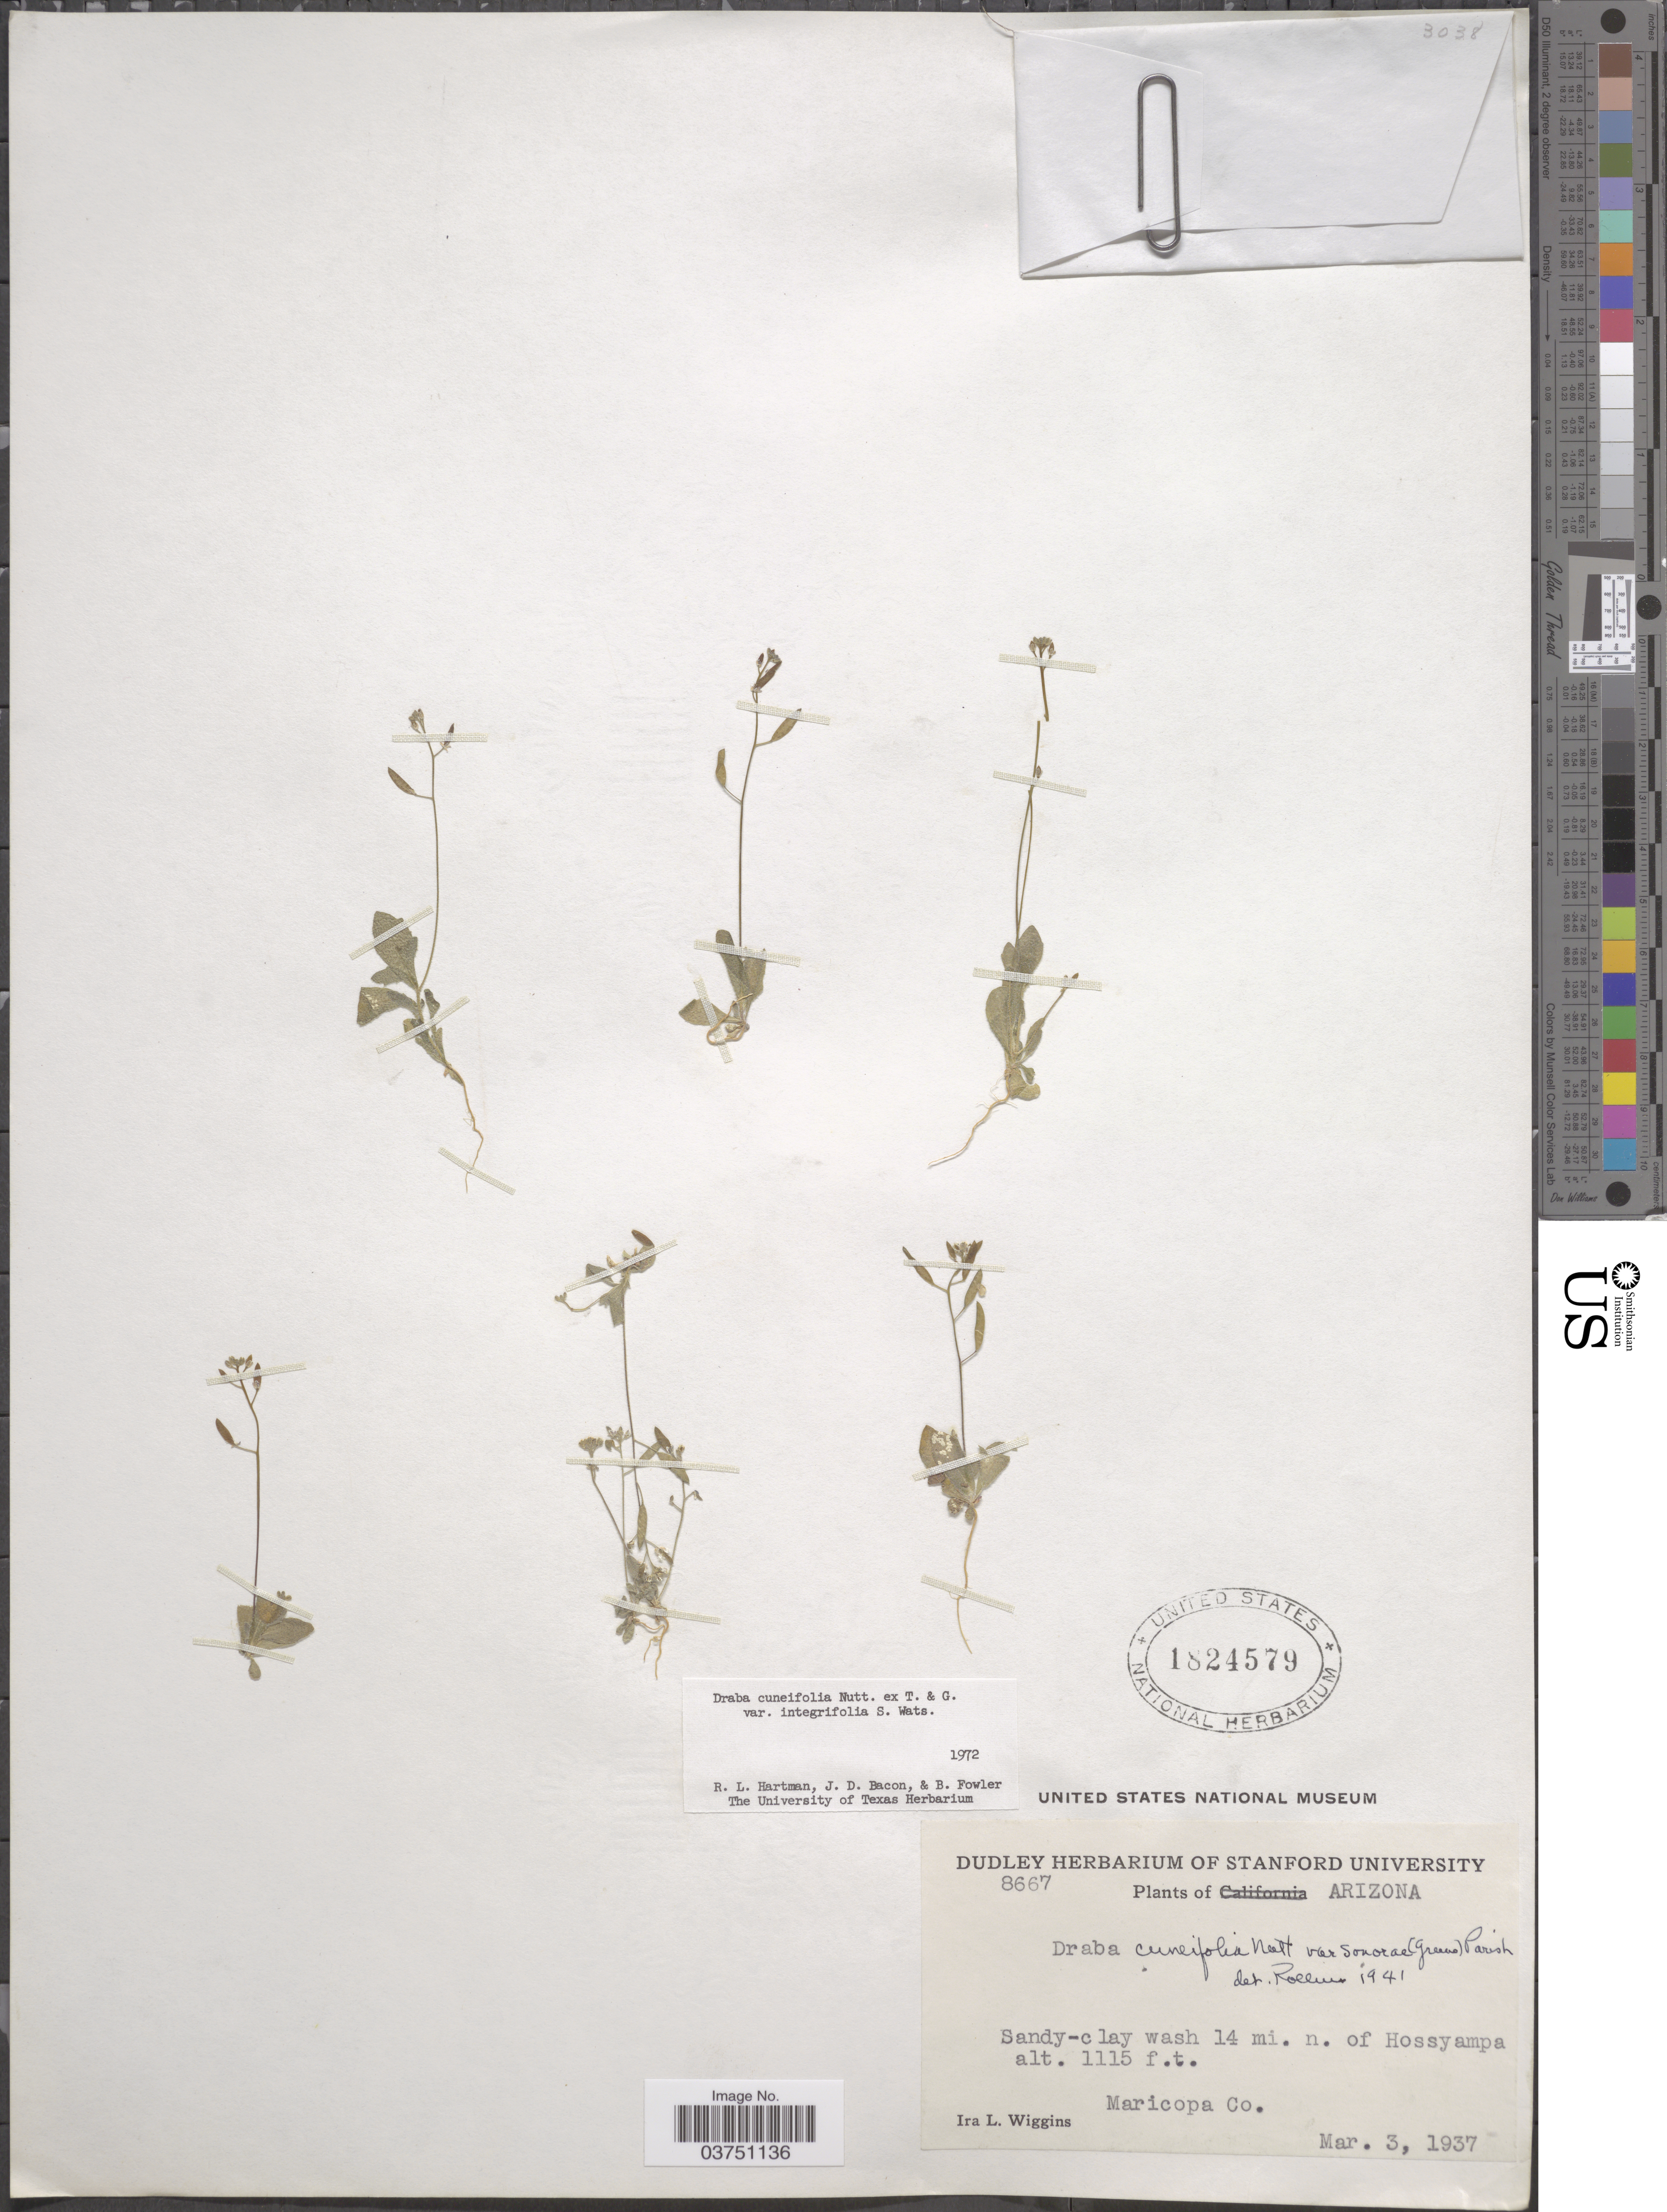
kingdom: Plantae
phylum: Tracheophyta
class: Magnoliopsida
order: Brassicales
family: Brassicaceae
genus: Draba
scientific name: Draba cuneifolia var. integrifolia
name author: S. Watson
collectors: I. L. Wiggins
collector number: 8667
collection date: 1937-03-03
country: United States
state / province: Arizona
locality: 14 mi. n. of Hossyampa.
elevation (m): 340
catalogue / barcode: US 1824579